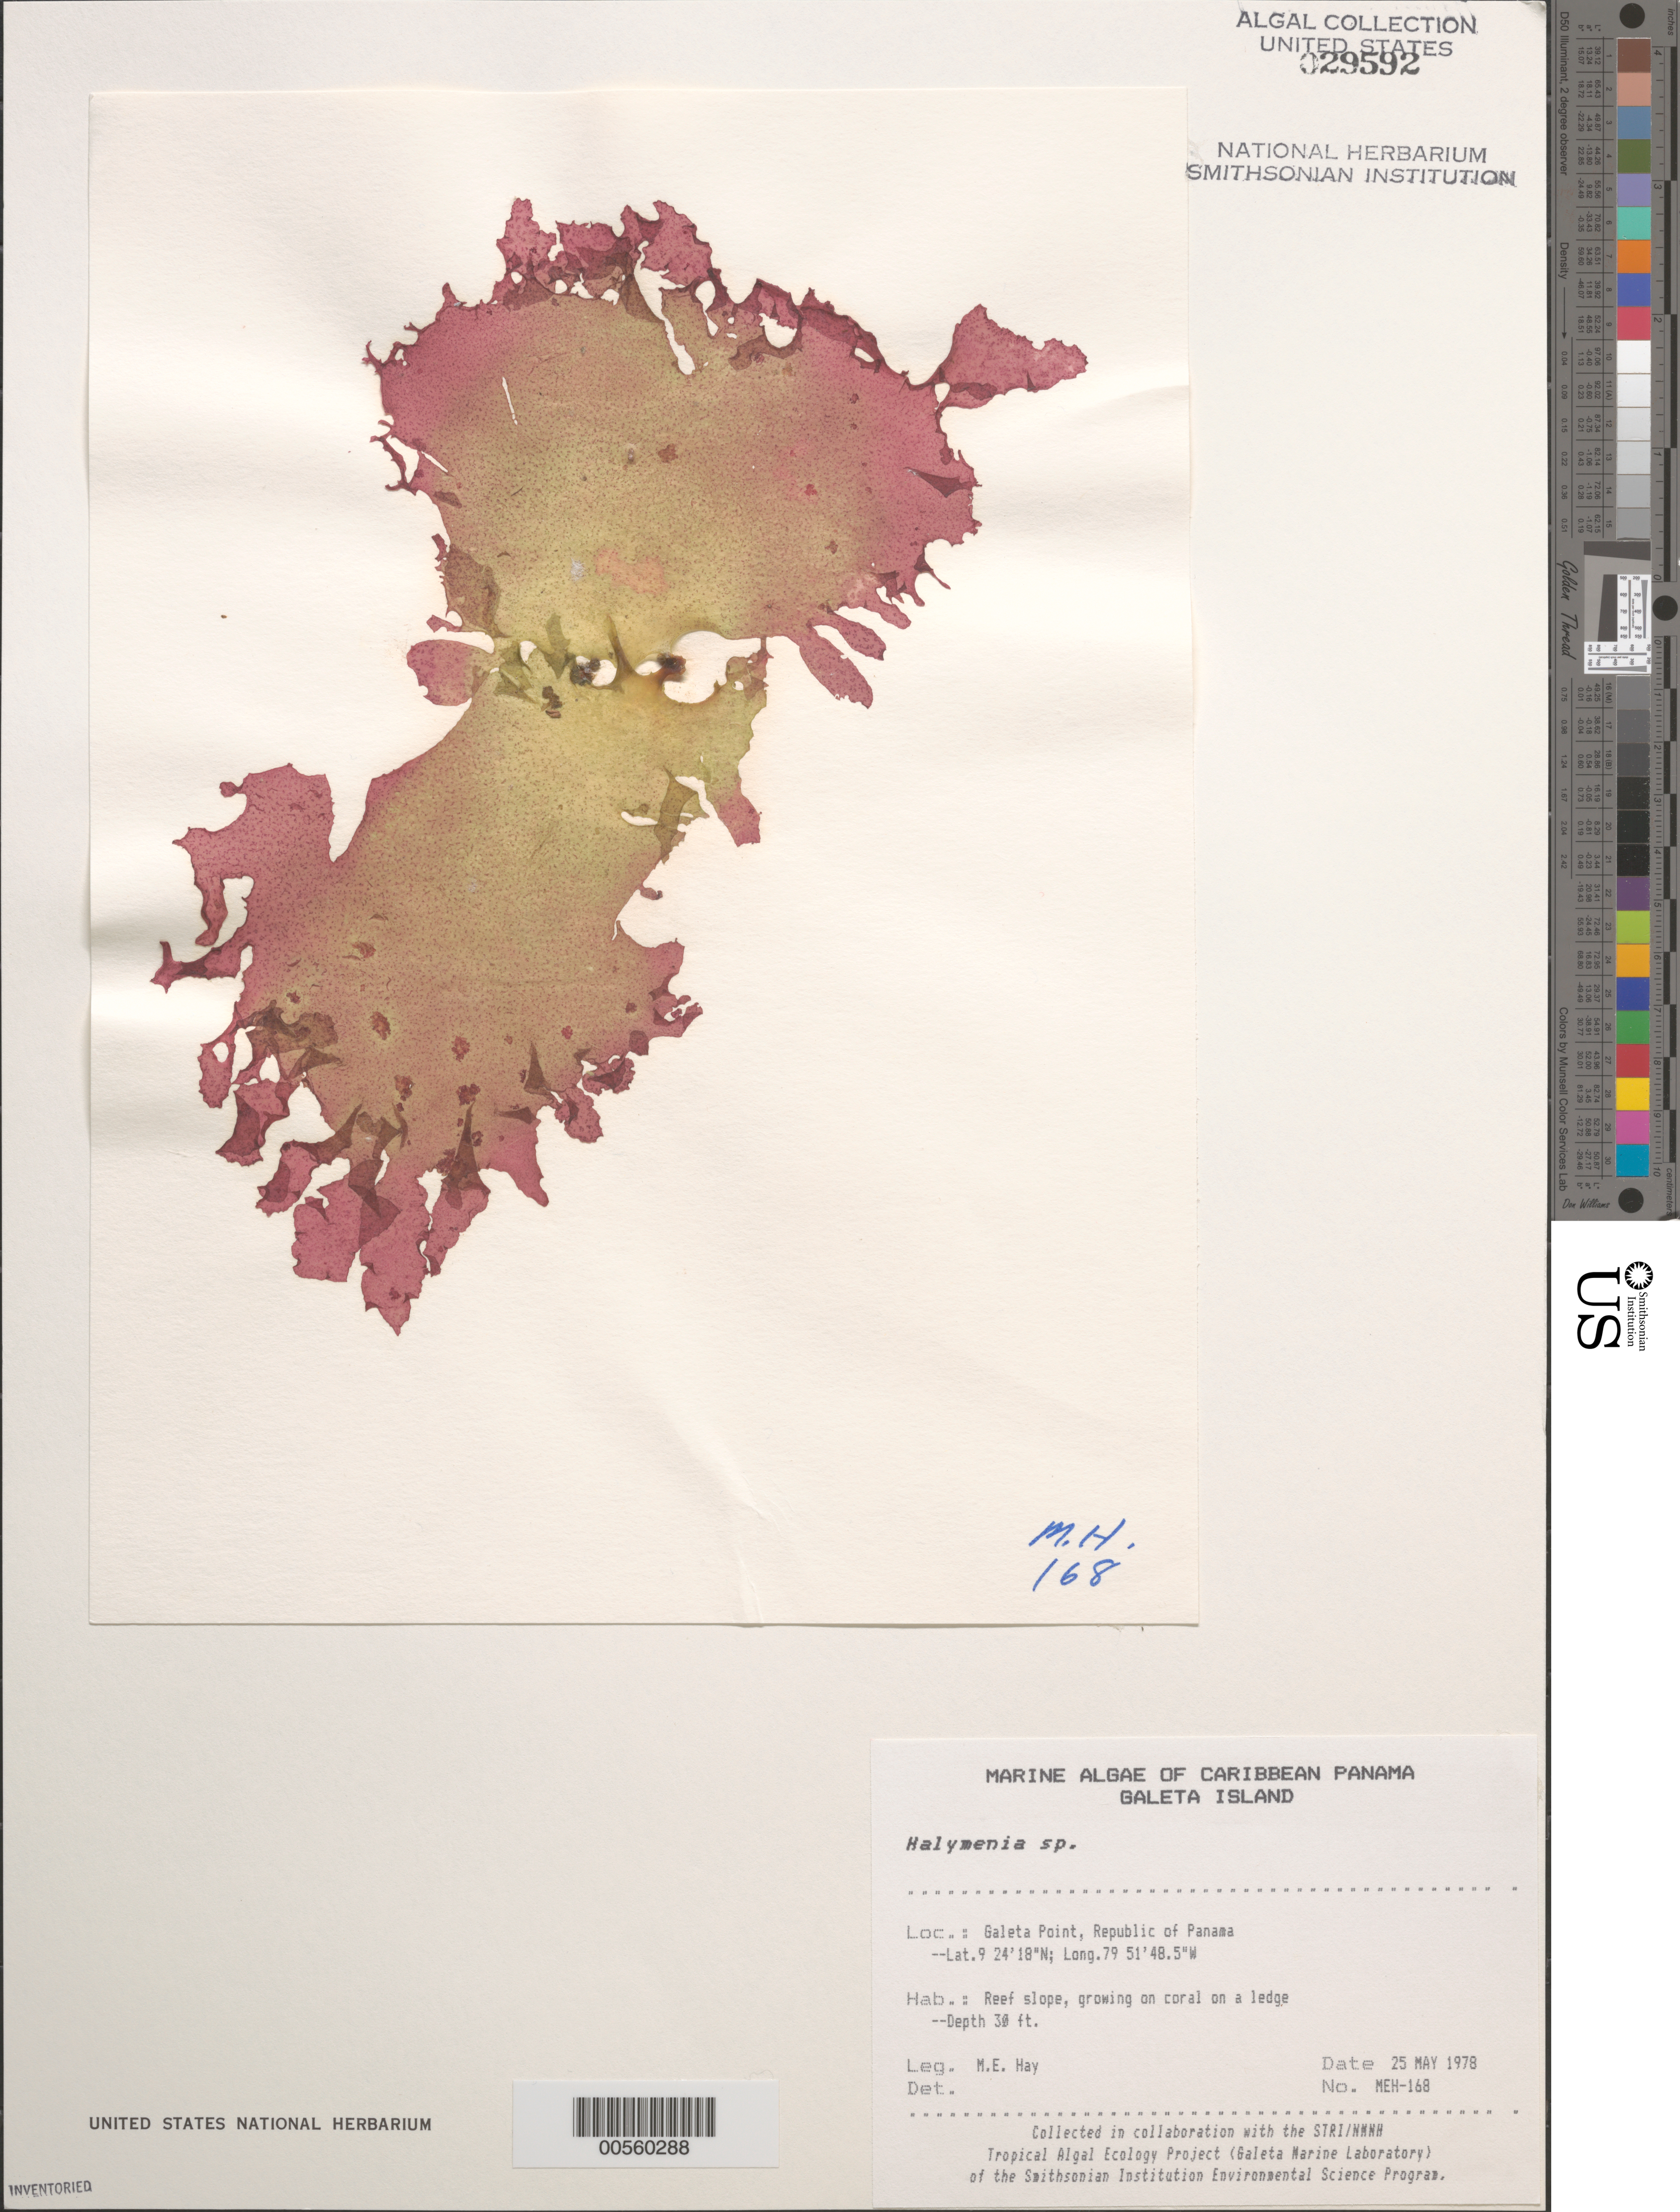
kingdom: Plantae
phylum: Rhodophyta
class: Florideophyceae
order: Halymeniales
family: Halymeniaceae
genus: Halymenia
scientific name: Halymenia sp.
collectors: M. E. Hay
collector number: MEH-168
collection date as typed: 25 May 1978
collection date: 1978-05-25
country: Panama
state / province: Colón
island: Galeta Island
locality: Galeta Point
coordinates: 9 24' 18" N, 79 51' 48.5" W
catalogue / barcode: US 29592